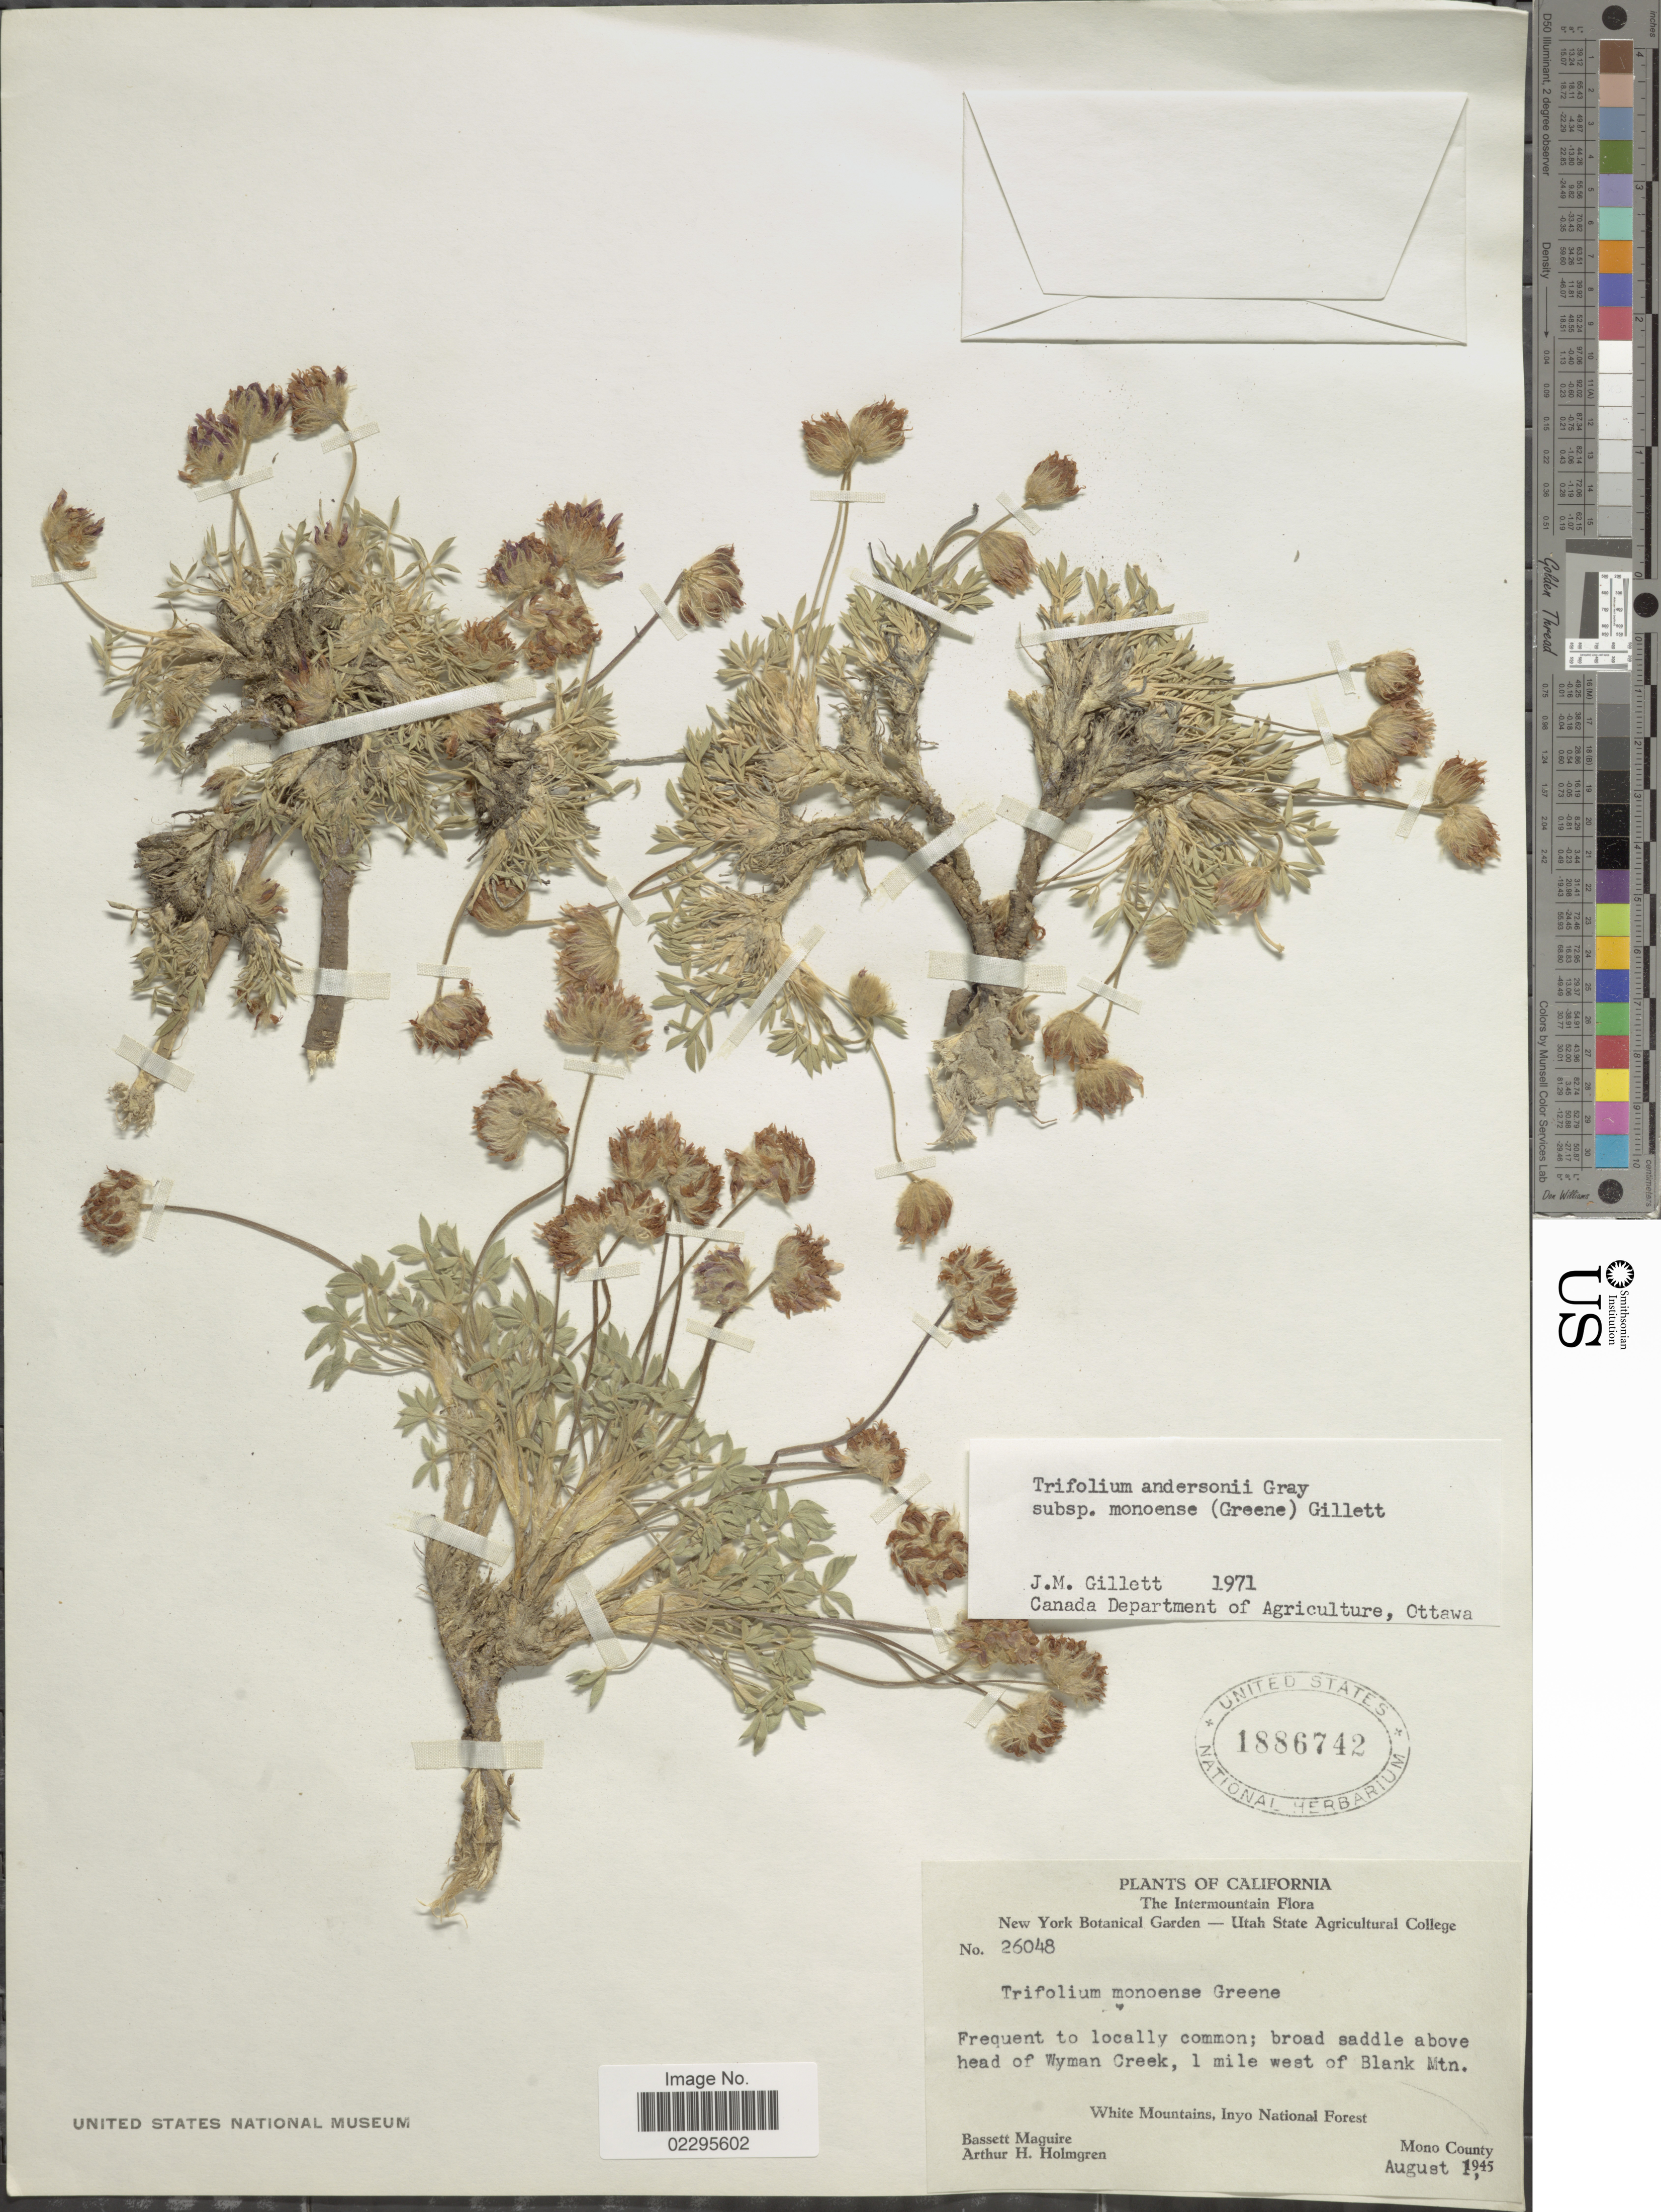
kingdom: Plantae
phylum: Tracheophyta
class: Magnoliopsida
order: Fabales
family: Fabaceae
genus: Trifolium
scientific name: Trifolium andersonii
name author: A. Gray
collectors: B. Maguire & A. H. Holmgren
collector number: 26048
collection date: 1945-08-01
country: United States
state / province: California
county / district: Mono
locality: Intermountain. above head of Wyman Creek, 1 mile west of Blank Mtn. White Mountains, Inyo National Forest. Mono County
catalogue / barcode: US 1886742